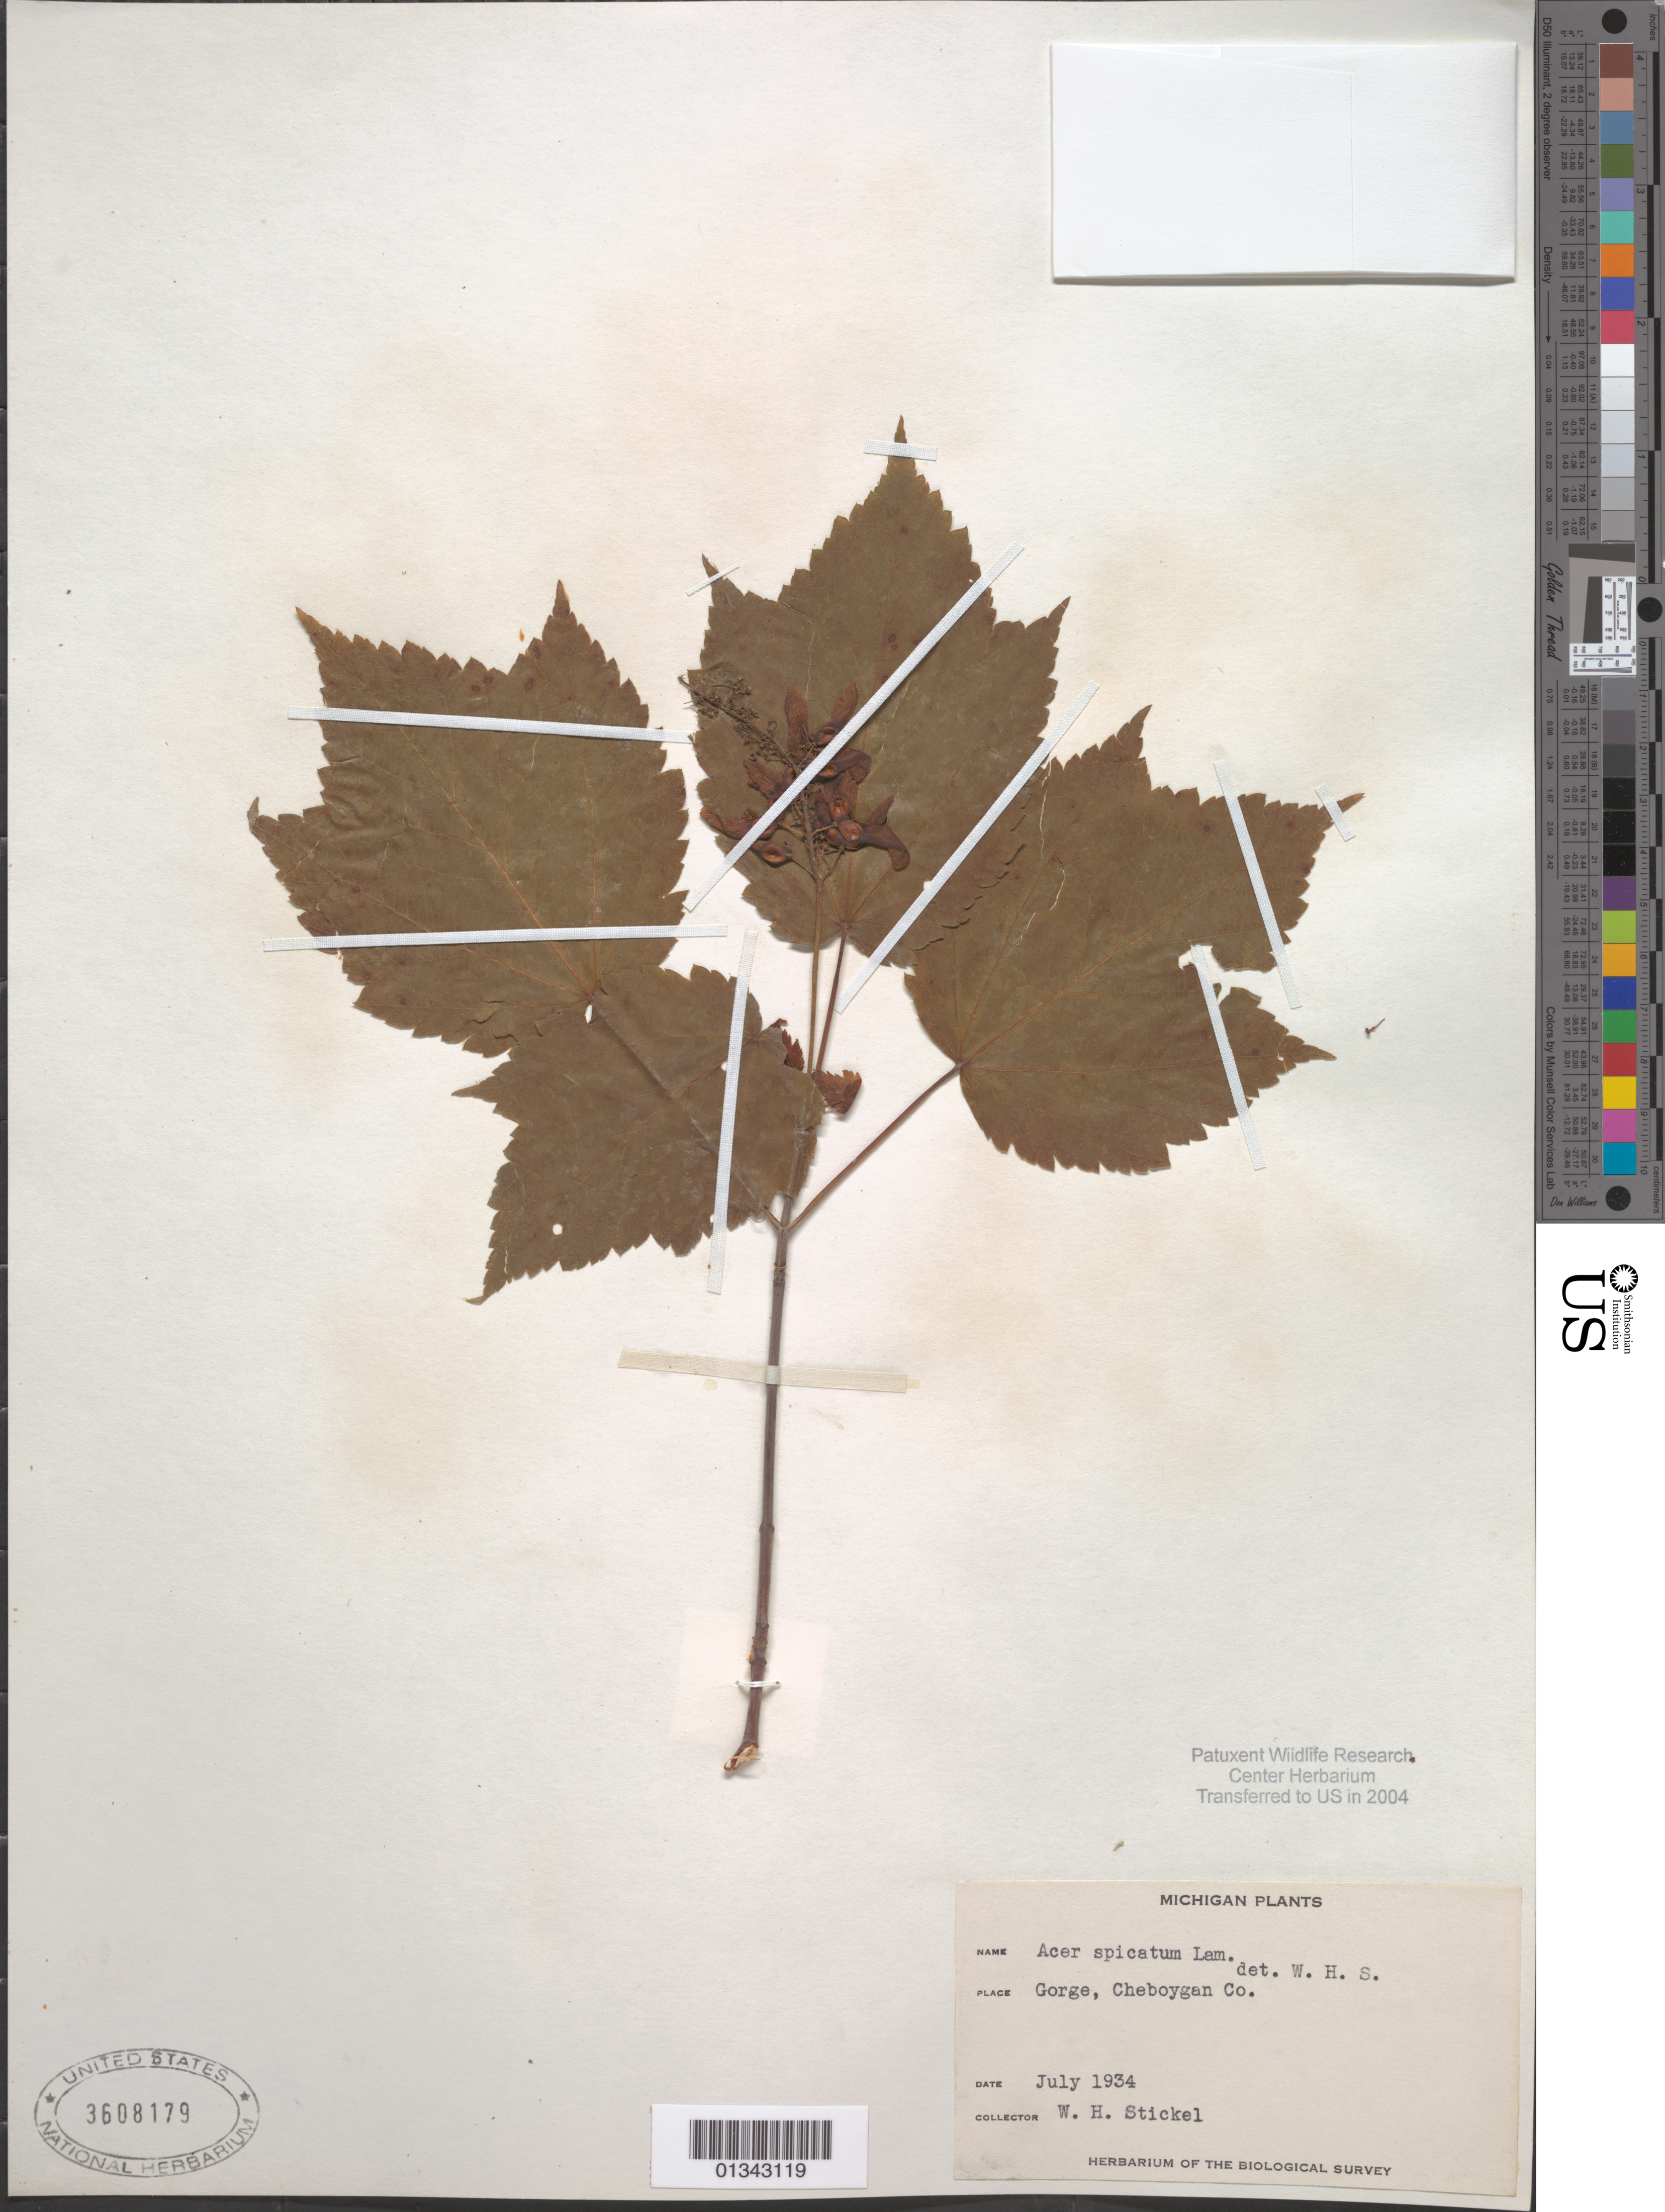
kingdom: Plantae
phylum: Tracheophyta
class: Magnoliopsida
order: Sapindales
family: Sapindaceae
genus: Acer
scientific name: Acer spicatum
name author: Lam.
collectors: W. Stickel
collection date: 1934-07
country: United States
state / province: Michigan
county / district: Cheboygan County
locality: Cheboygan County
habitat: Gorge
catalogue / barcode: US 3608179